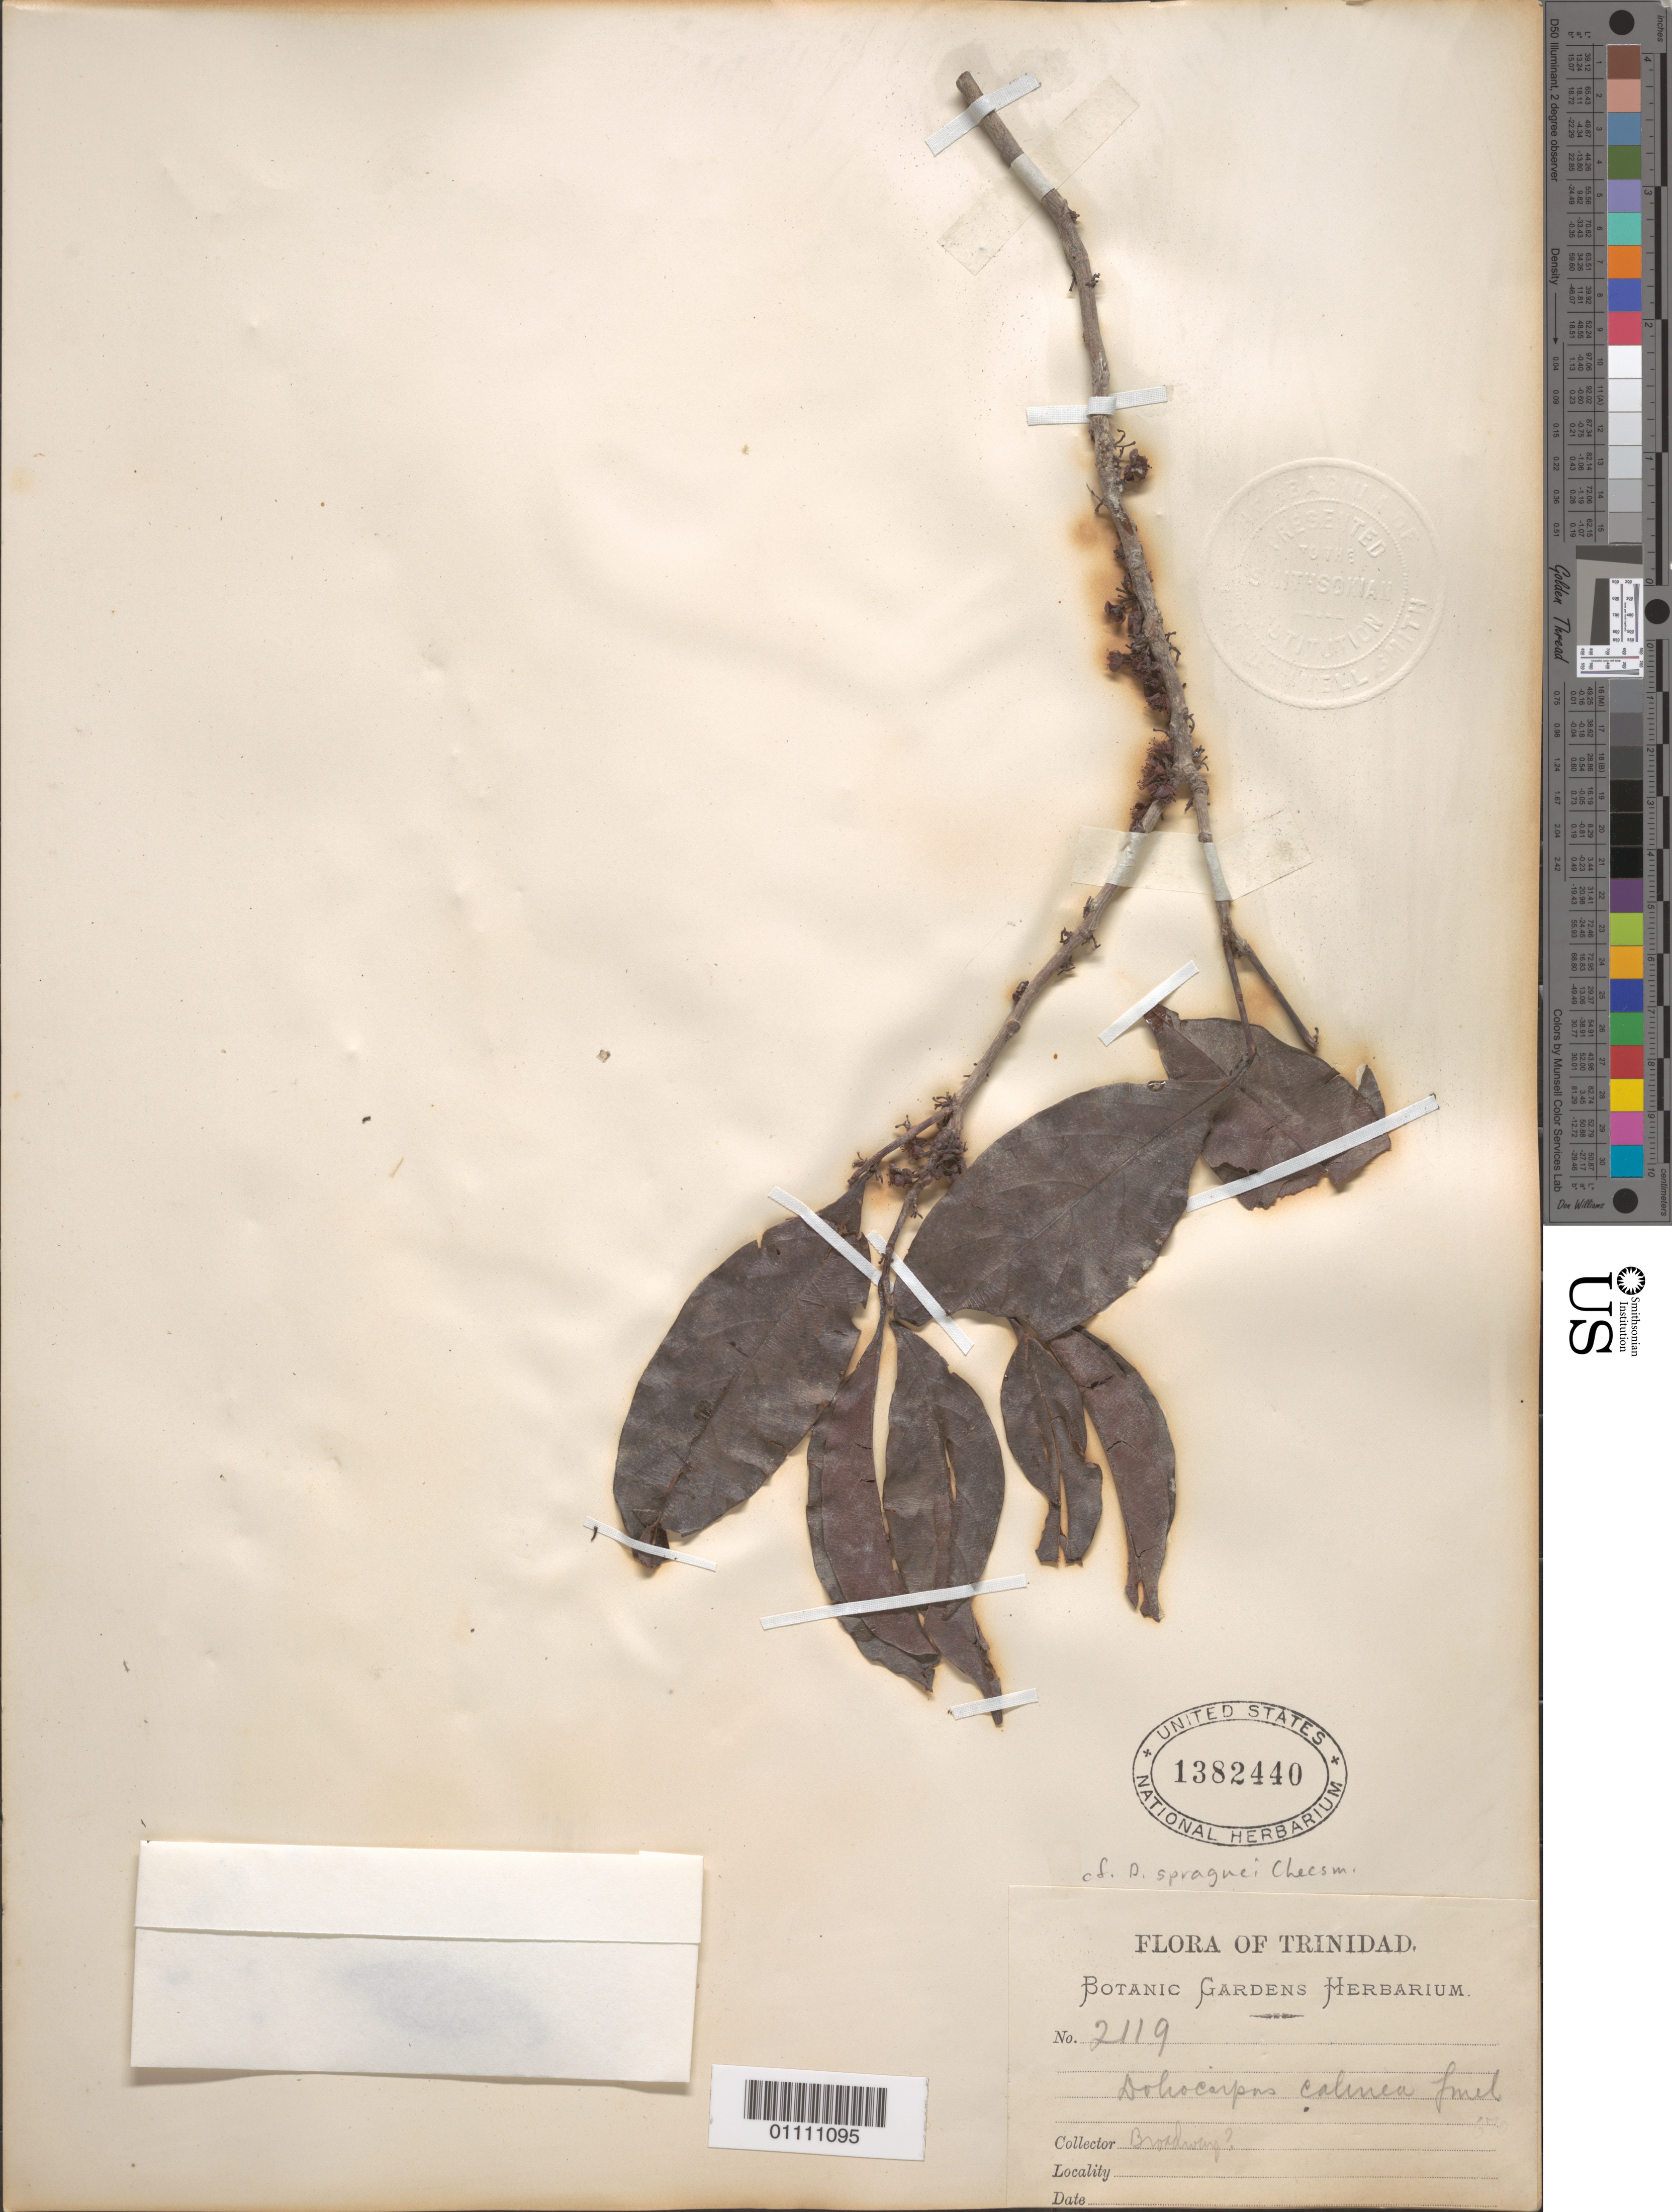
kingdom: Plantae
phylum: Tracheophyta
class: Magnoliopsida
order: Dilleniales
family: Dilleniaceae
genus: Doliocarpus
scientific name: Doliocarpus spraguei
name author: Cheesman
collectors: Botanic Gardens Herbarium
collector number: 2119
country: Trinidad and Tobago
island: Trinidad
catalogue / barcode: US 1382440